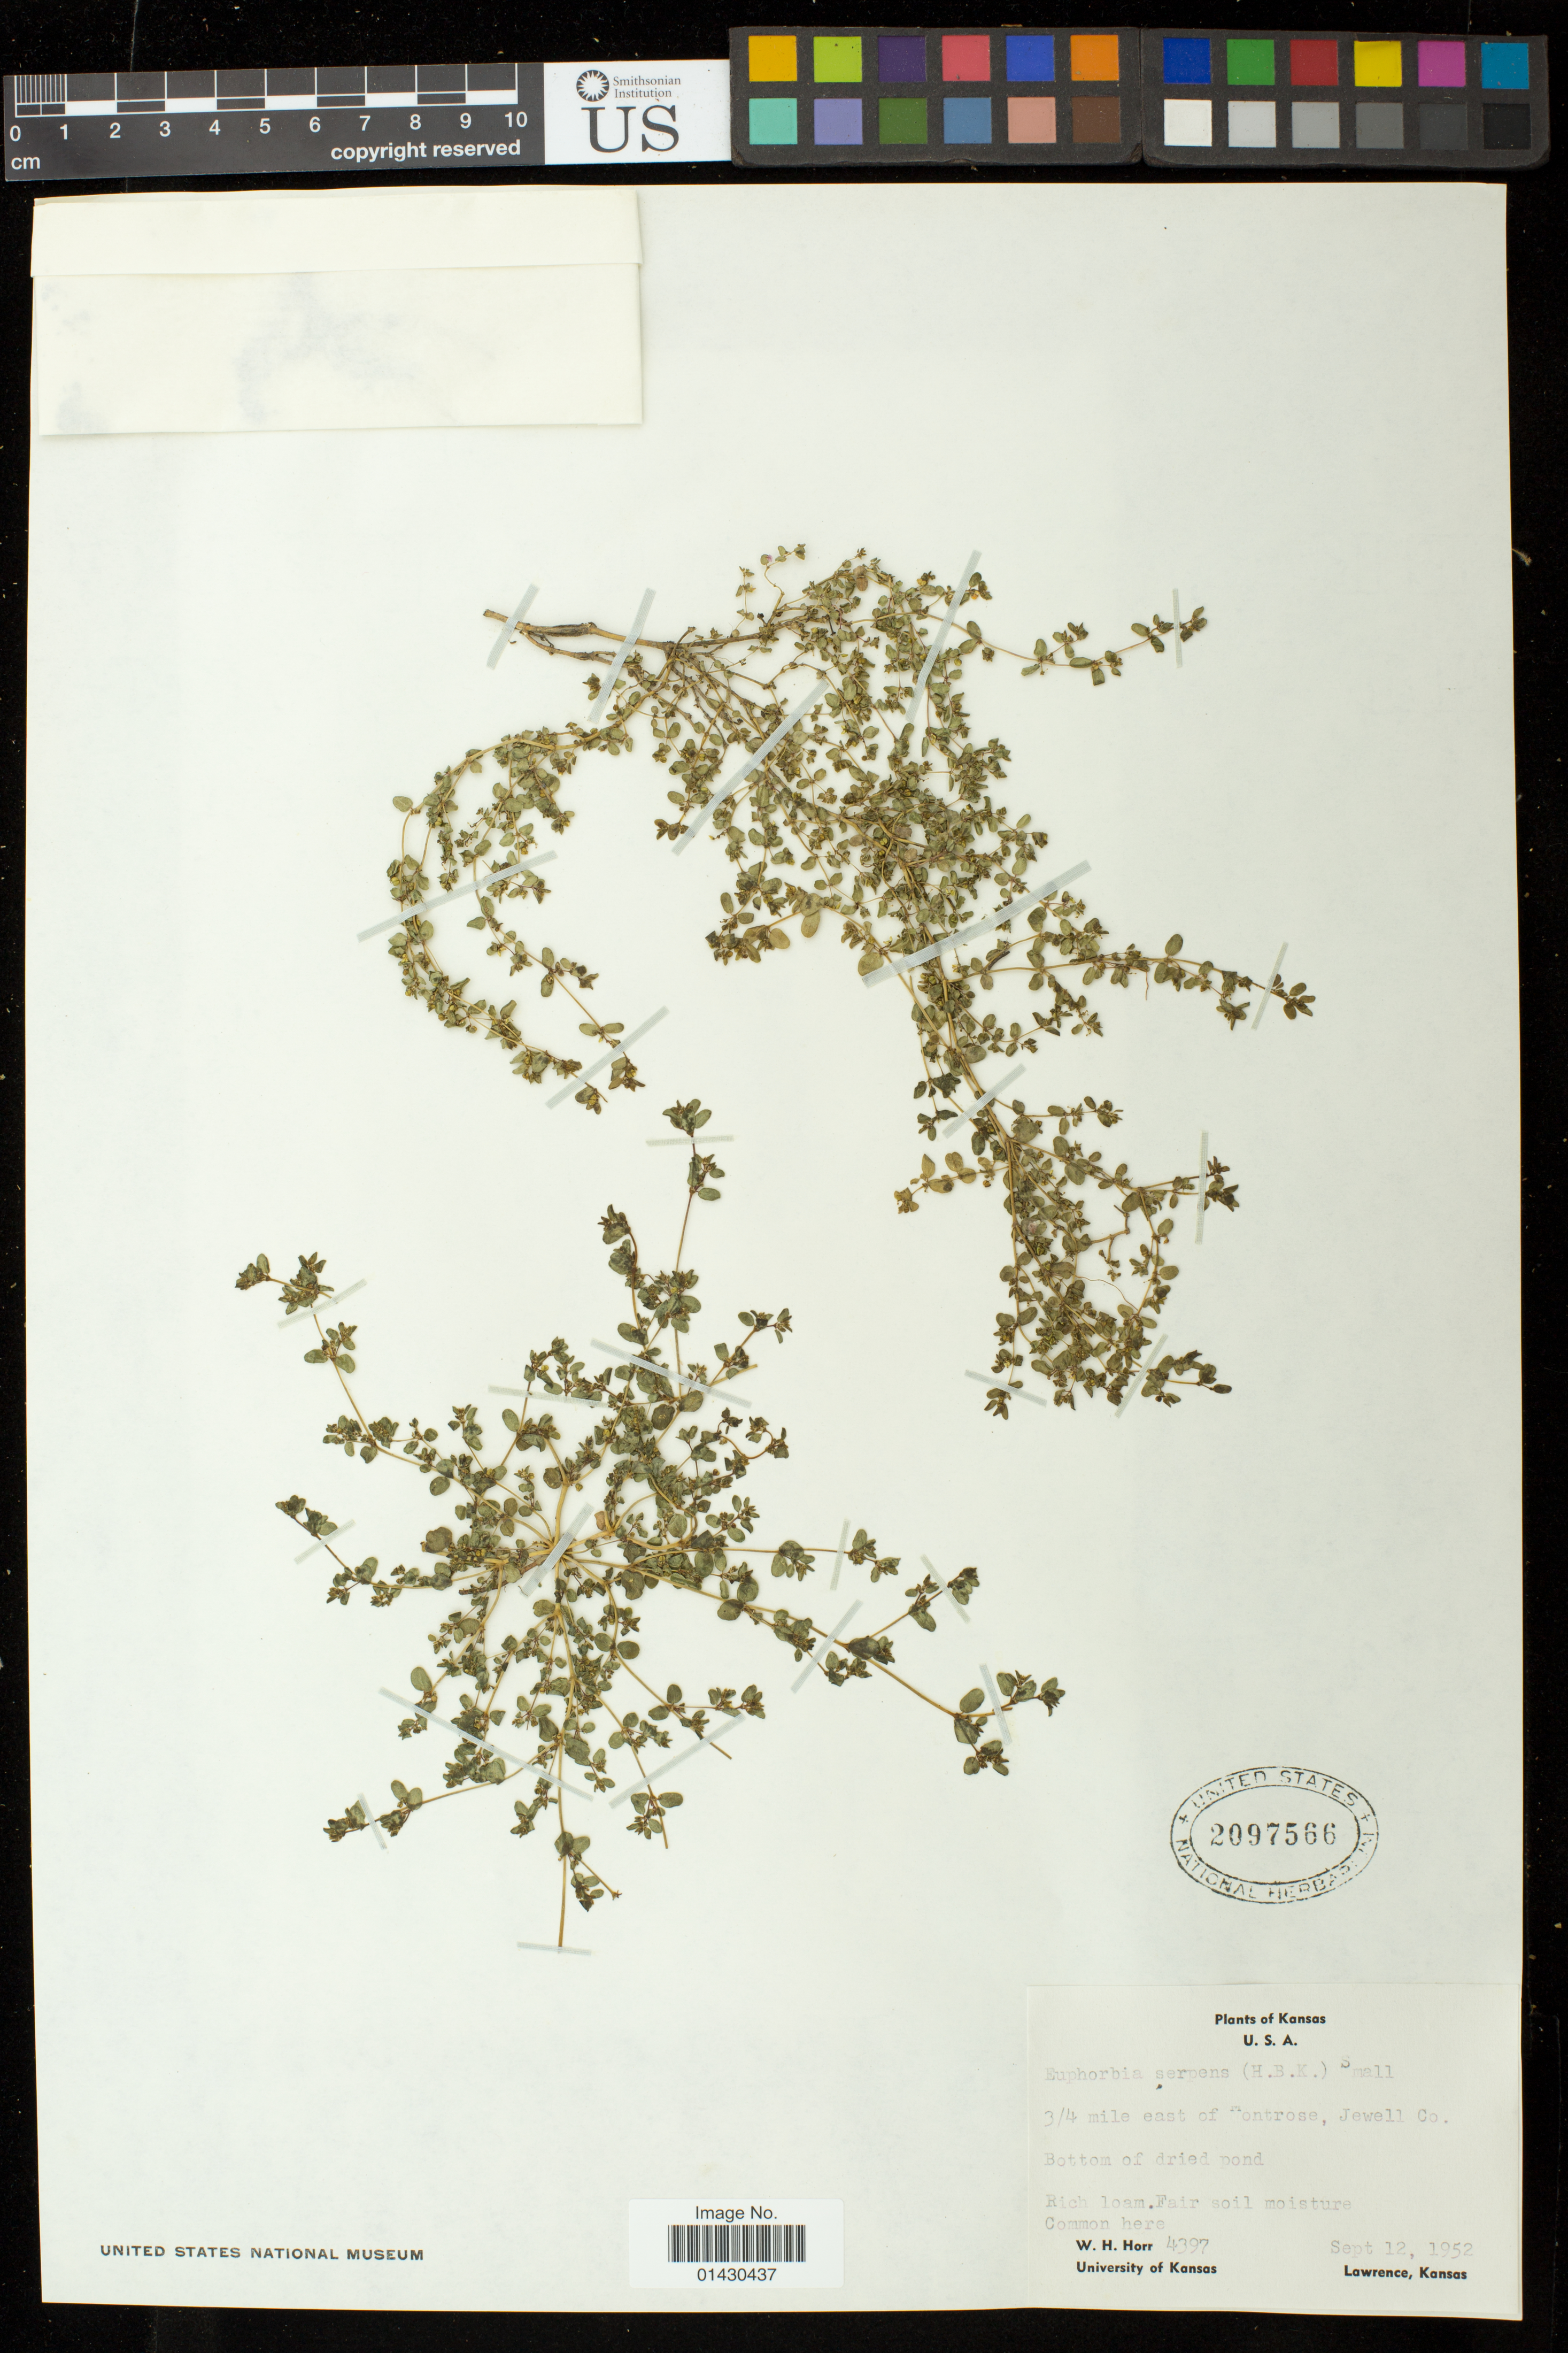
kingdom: Plantae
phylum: Tracheophyta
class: Magnoliopsida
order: Malpighiales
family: Euphorbiaceae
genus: Euphorbia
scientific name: Euphorbia serpens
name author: Kunth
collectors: W. H. Horr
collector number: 4397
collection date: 1952-09-12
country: United States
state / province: Kansas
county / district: Jewell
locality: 3/4 mile east of Montrose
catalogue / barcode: US 2097566